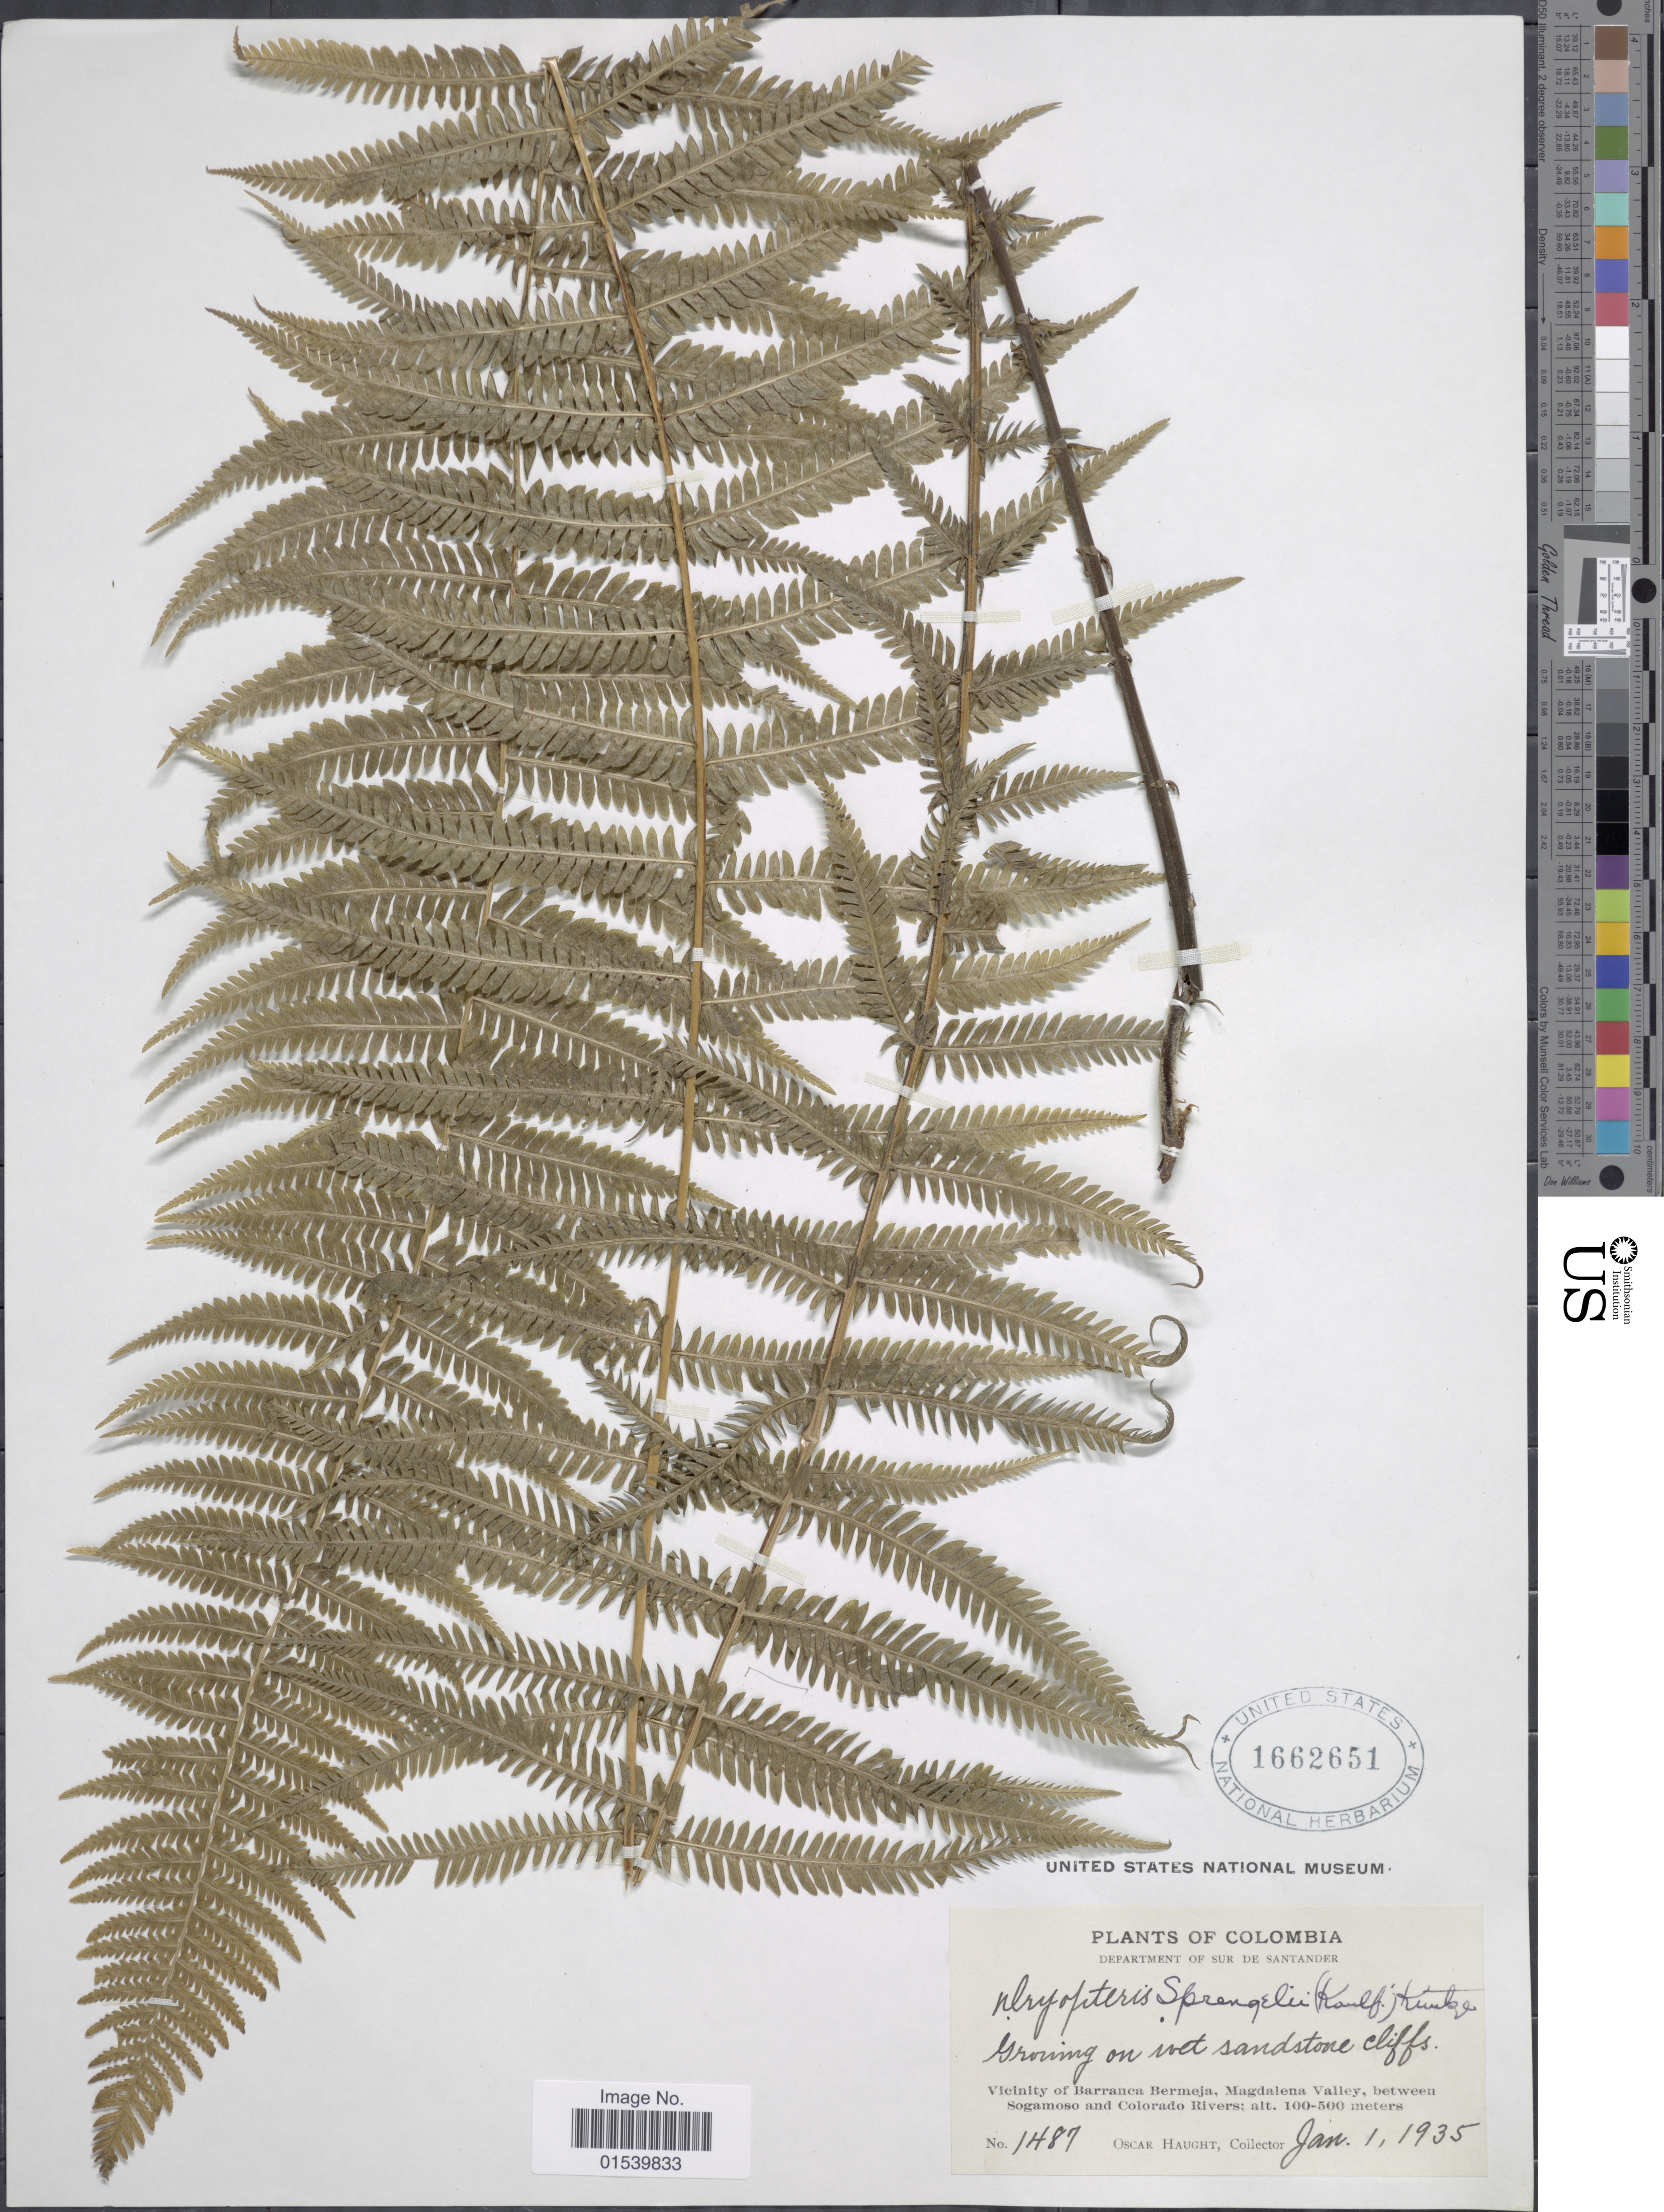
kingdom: Plantae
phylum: Tracheophyta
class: Polypodiopsida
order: Polypodiales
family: Thelypteridaceae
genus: Amauropelta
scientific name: Amauropelta balbisii (Spreng.) comb. nov., ined. 2015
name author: (Spreng.)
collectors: O. L. Haught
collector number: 1487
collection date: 1935-01-01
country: Colombia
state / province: Santander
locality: Sur de Santander, Vicinity of Barranca Bermeja, Magdalena Valley, between Sogamoso and Colorado Rivers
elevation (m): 100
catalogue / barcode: US 1662651